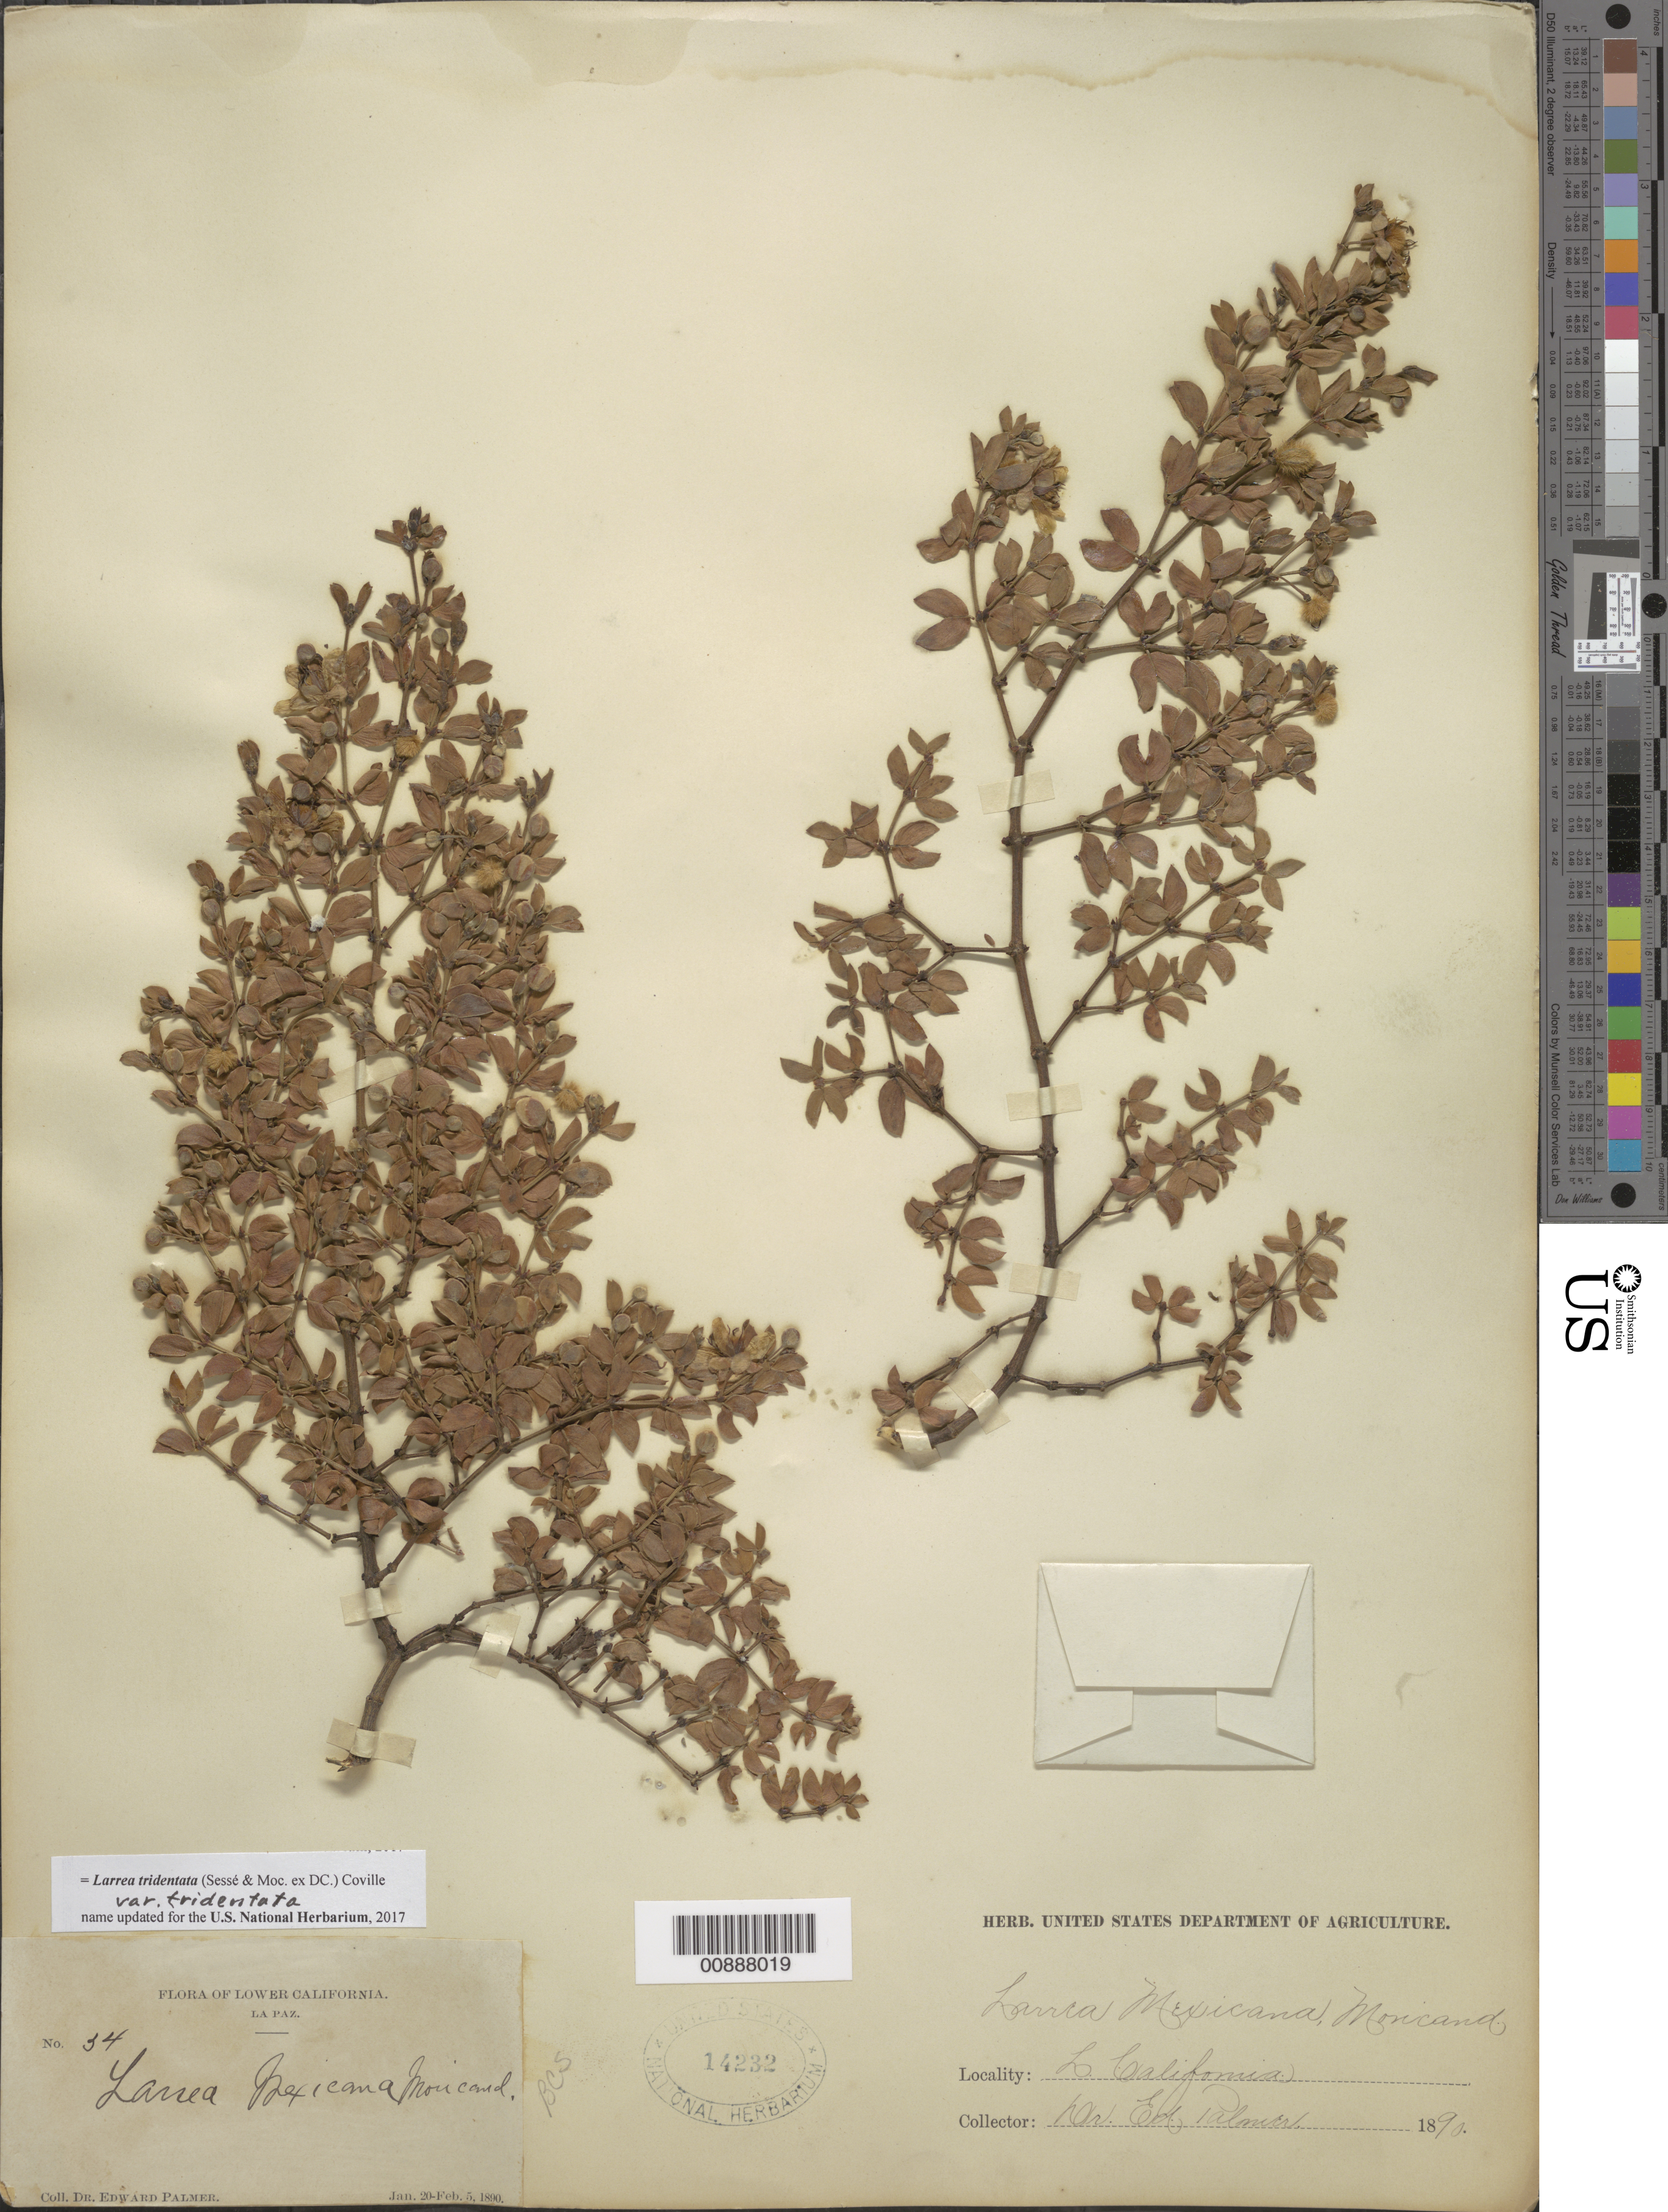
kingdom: Plantae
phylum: Tracheophyta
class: Magnoliopsida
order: Zygophyllales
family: Zygophyllaceae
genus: Larrea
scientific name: Larrea tridentata var. tridentata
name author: (Sessé & Moc. ex DC.) Coville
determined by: Strong, M. T., (US), Smithsonian Institution - National Museum of Natural History (UNITED STATES)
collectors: E. Palmer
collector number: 34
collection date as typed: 20 Jan 1890 to 05 Feb 1890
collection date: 1890-01-20/1890-02-05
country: Mexico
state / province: Baja California Sur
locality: La Paz, Baja California Sur.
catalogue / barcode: US 14232